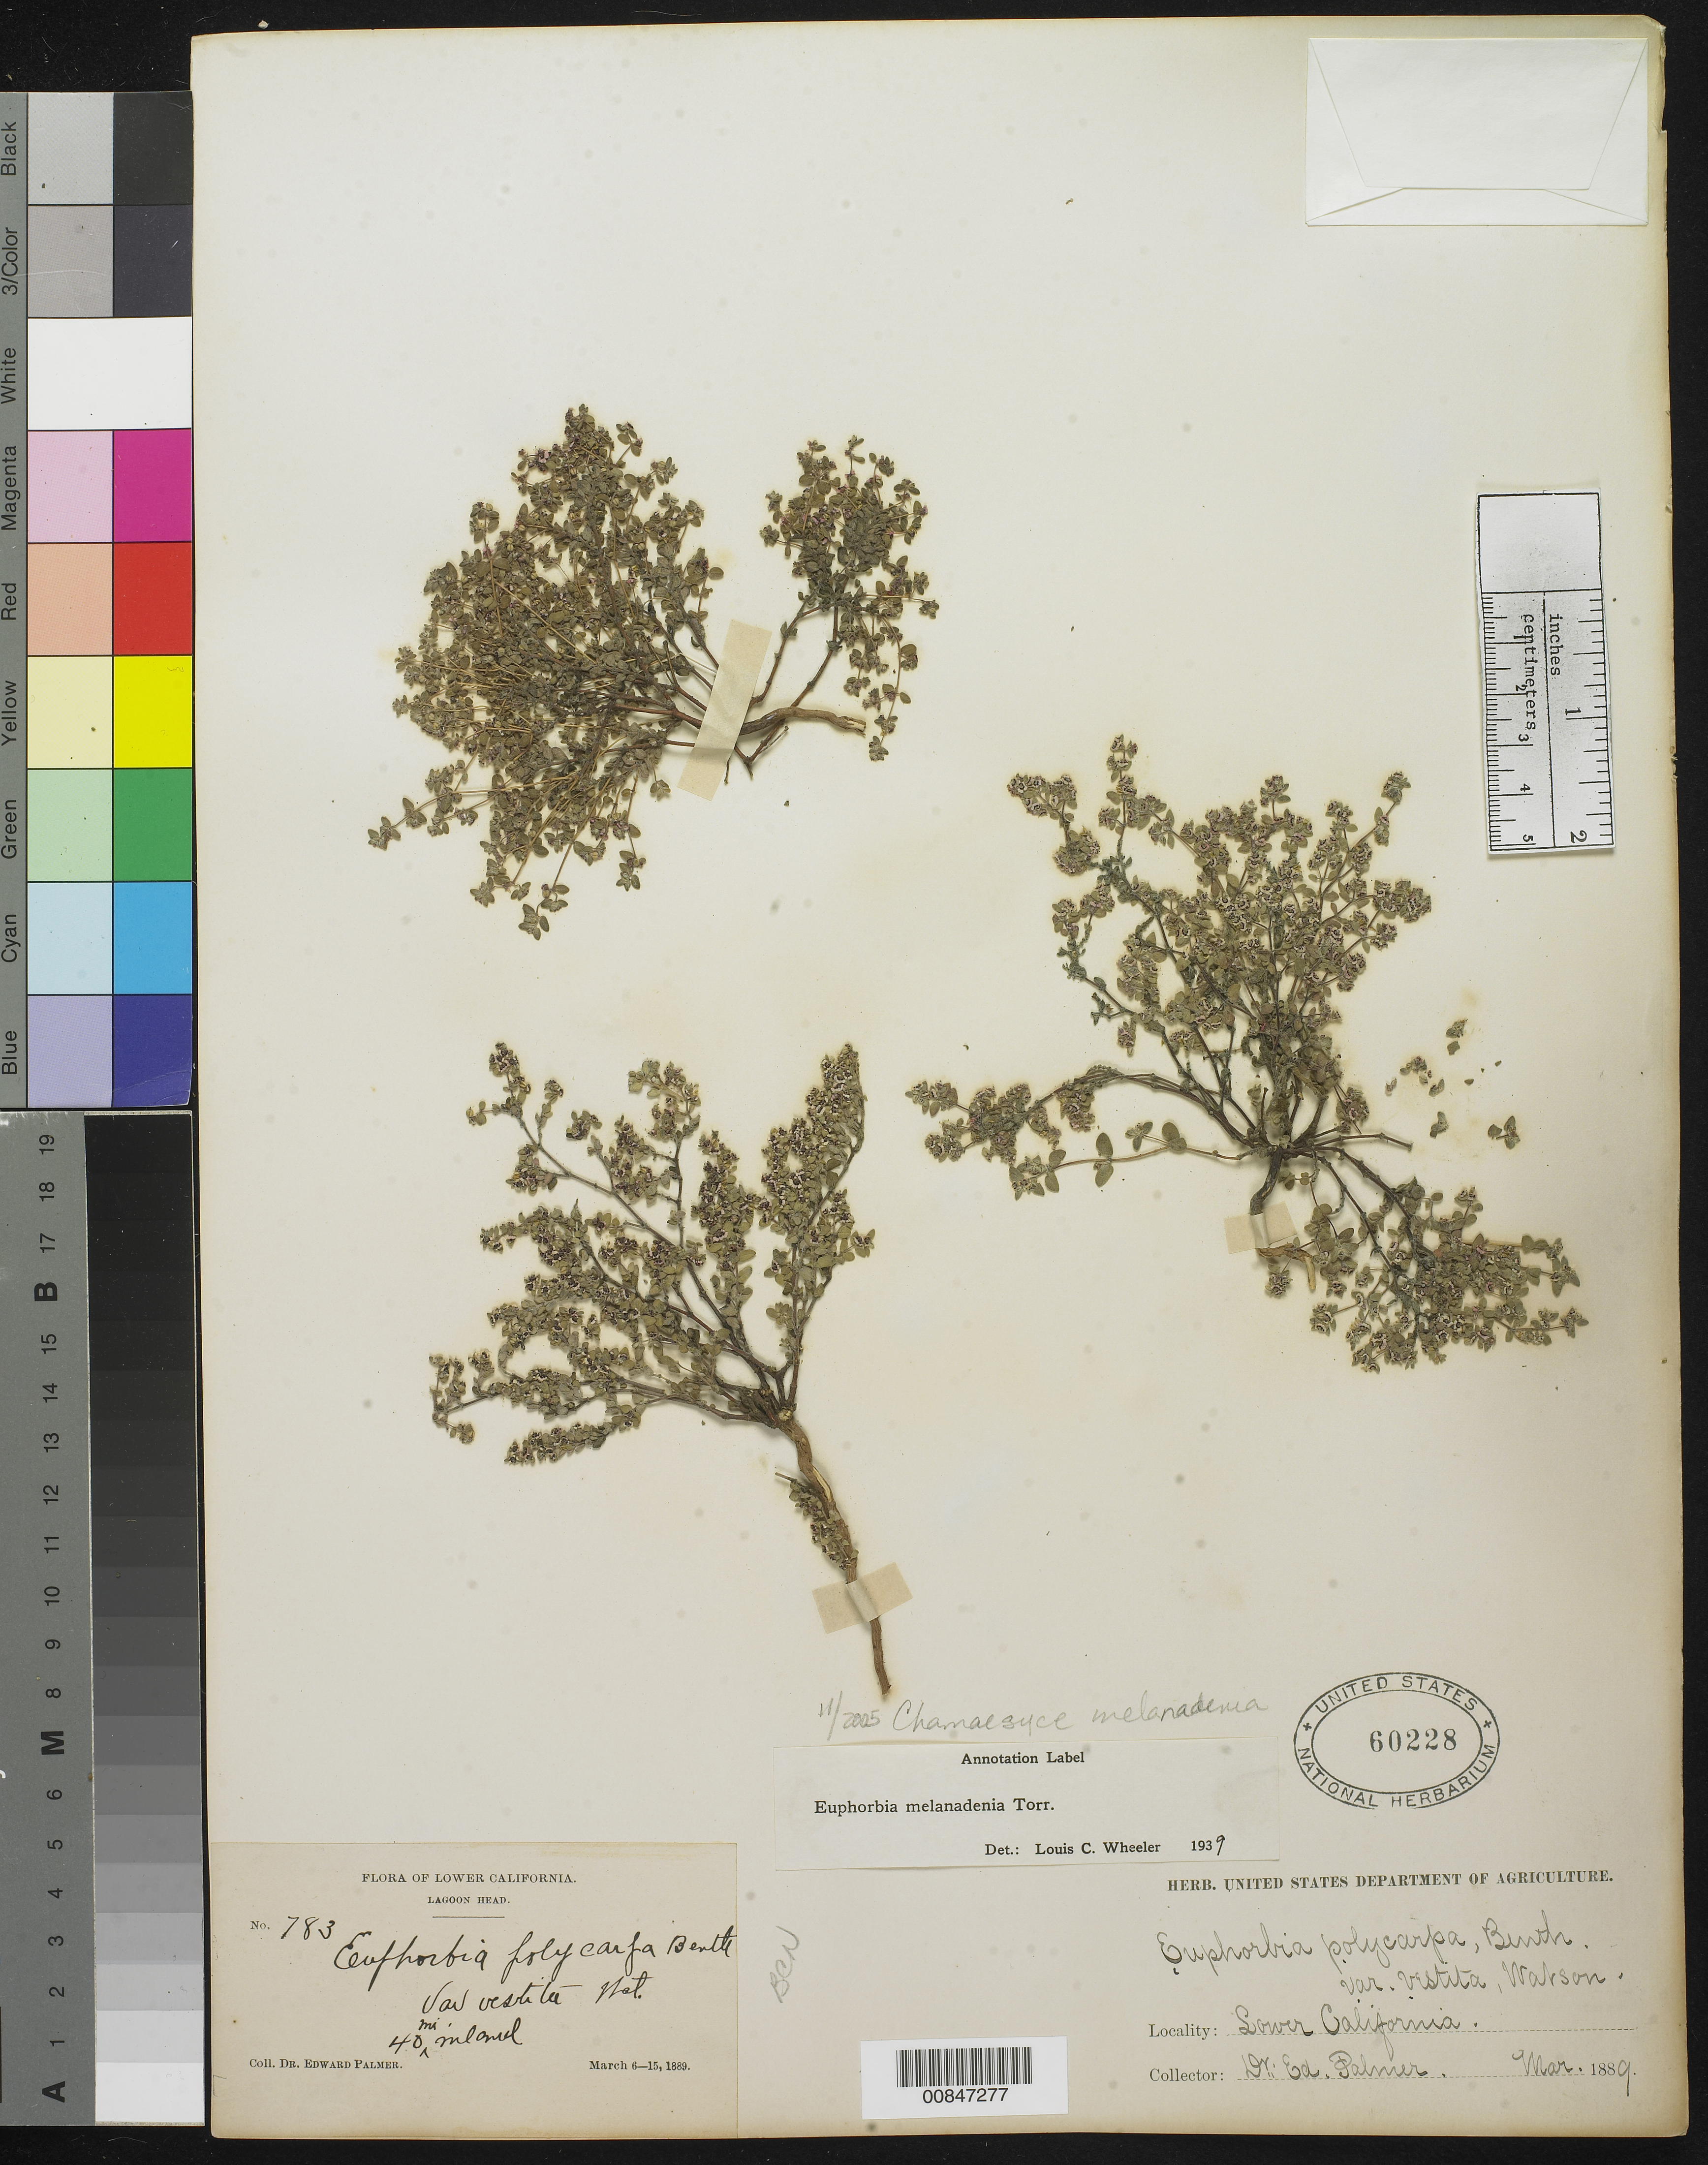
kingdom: Plantae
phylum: Tracheophyta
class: Magnoliopsida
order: Malpighiales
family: Euphorbiaceae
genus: Euphorbia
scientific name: Euphorbia melanadenia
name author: Torr.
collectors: E. Palmer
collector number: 783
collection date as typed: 06 Mar 1889 to 15 Mar 1889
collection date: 1889-03-06/1889-03-15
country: Mexico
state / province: Baja California Norte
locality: Lagoon Head, Baja California. 40 mi. inland.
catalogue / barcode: US 60228